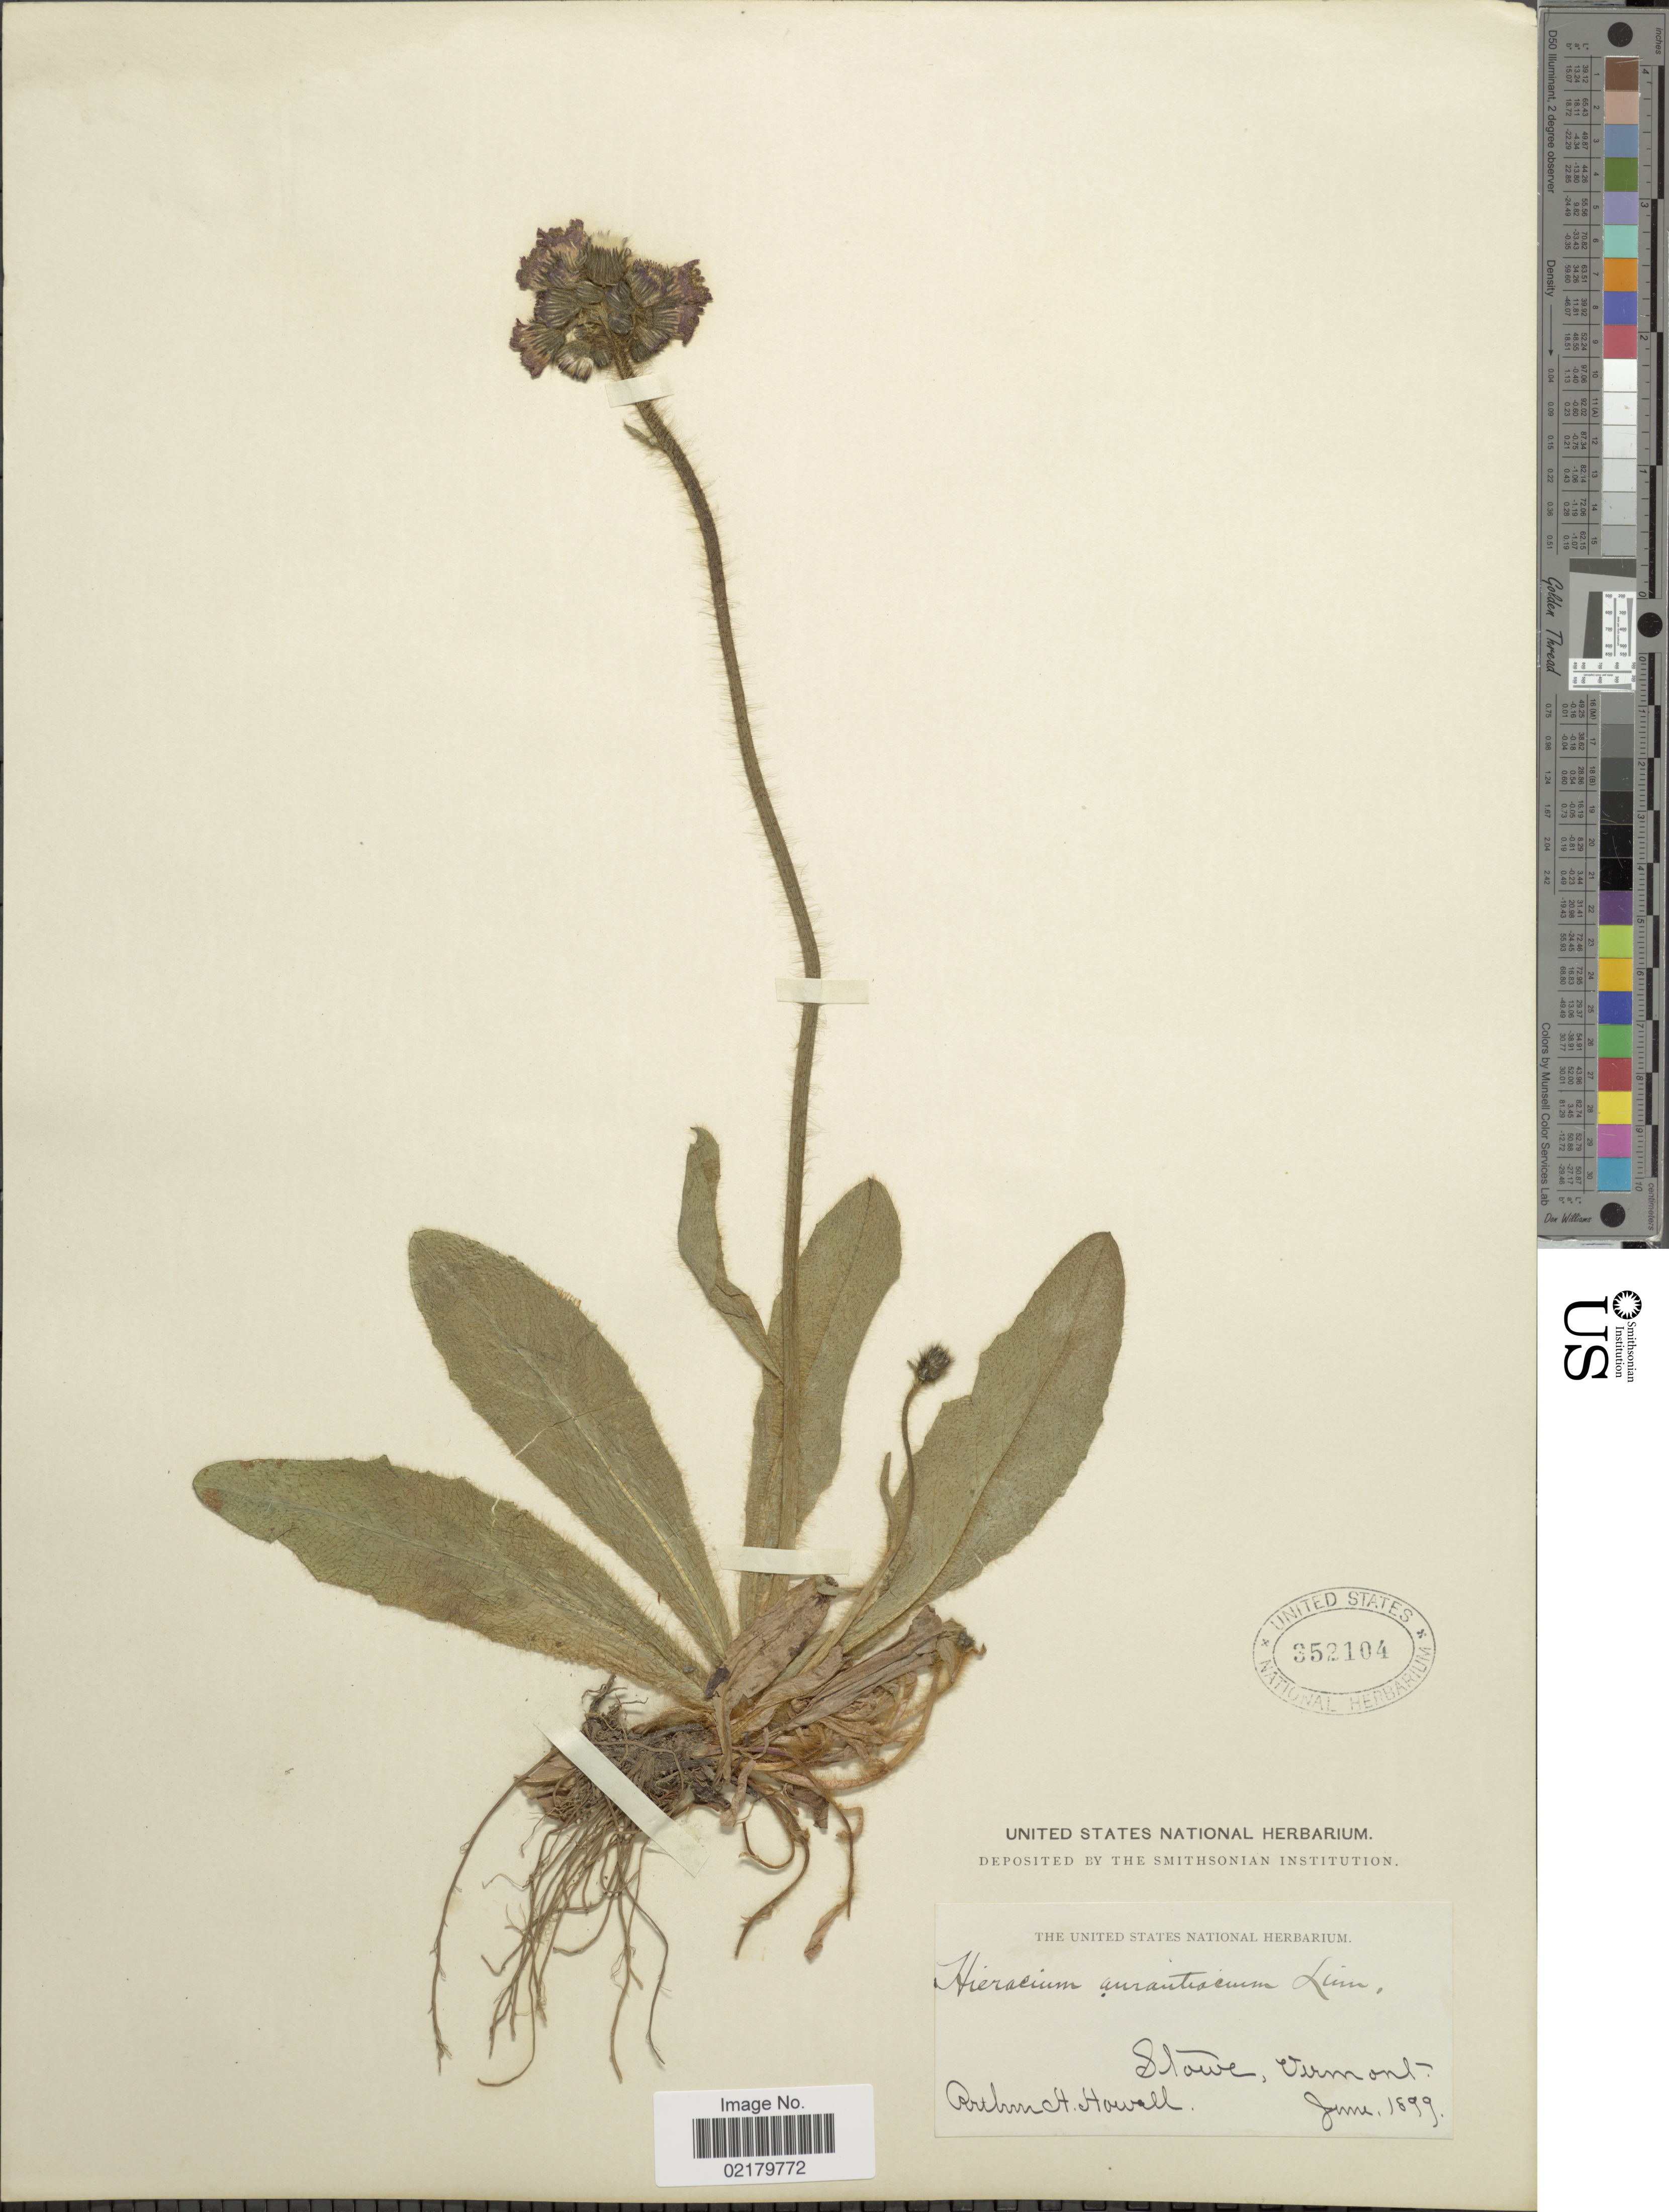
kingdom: Plantae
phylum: Tracheophyta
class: Magnoliopsida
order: Asterales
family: Asteraceae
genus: Pilosella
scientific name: Pilosella aurantiaca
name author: (L.) F.W. Schultz & Sch. Bip.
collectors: A. H. Howell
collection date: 1899-06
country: United States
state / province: Vermont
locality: Stowe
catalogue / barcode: US 352104